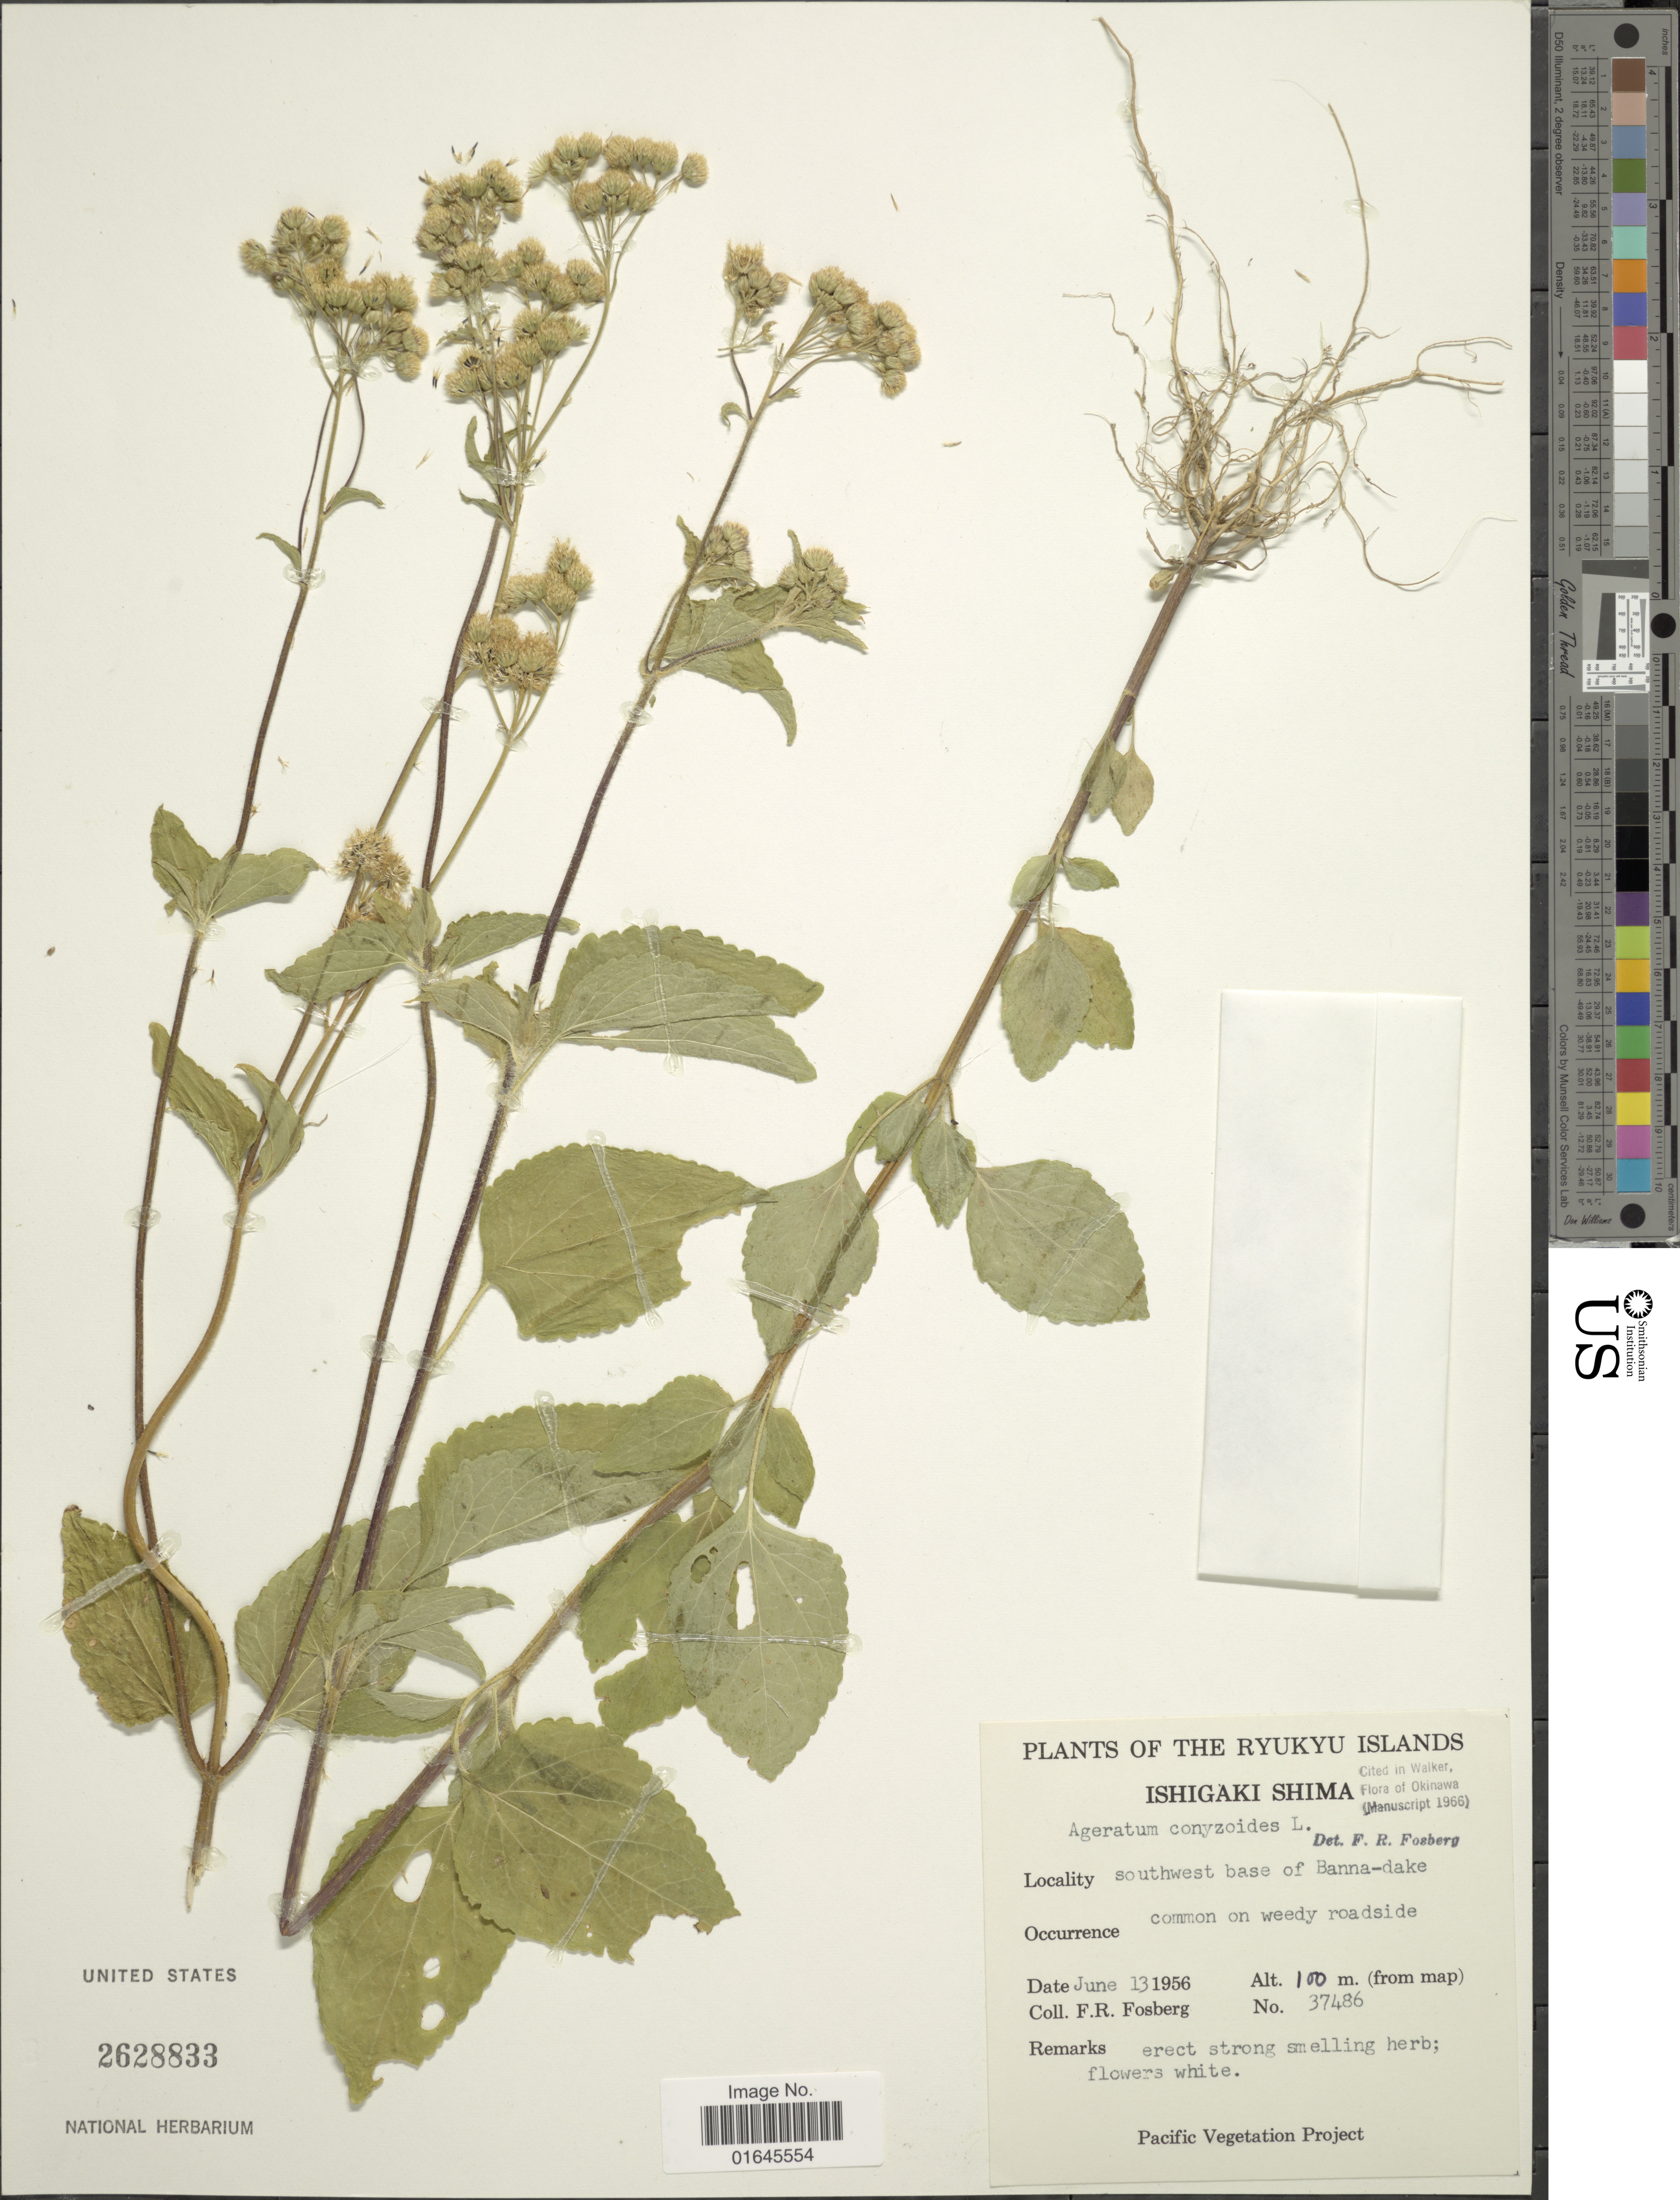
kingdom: Plantae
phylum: Tracheophyta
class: Magnoliopsida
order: Asterales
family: Asteraceae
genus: Ageratum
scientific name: Ageratum conyzoides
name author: L.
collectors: F. R. Fosberg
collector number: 37486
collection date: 1956-06-13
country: Japan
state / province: Okinawa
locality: Ryukyu Islands, Ishigaki Shima, southwest base of Banna-dake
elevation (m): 100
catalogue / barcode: US 2628833